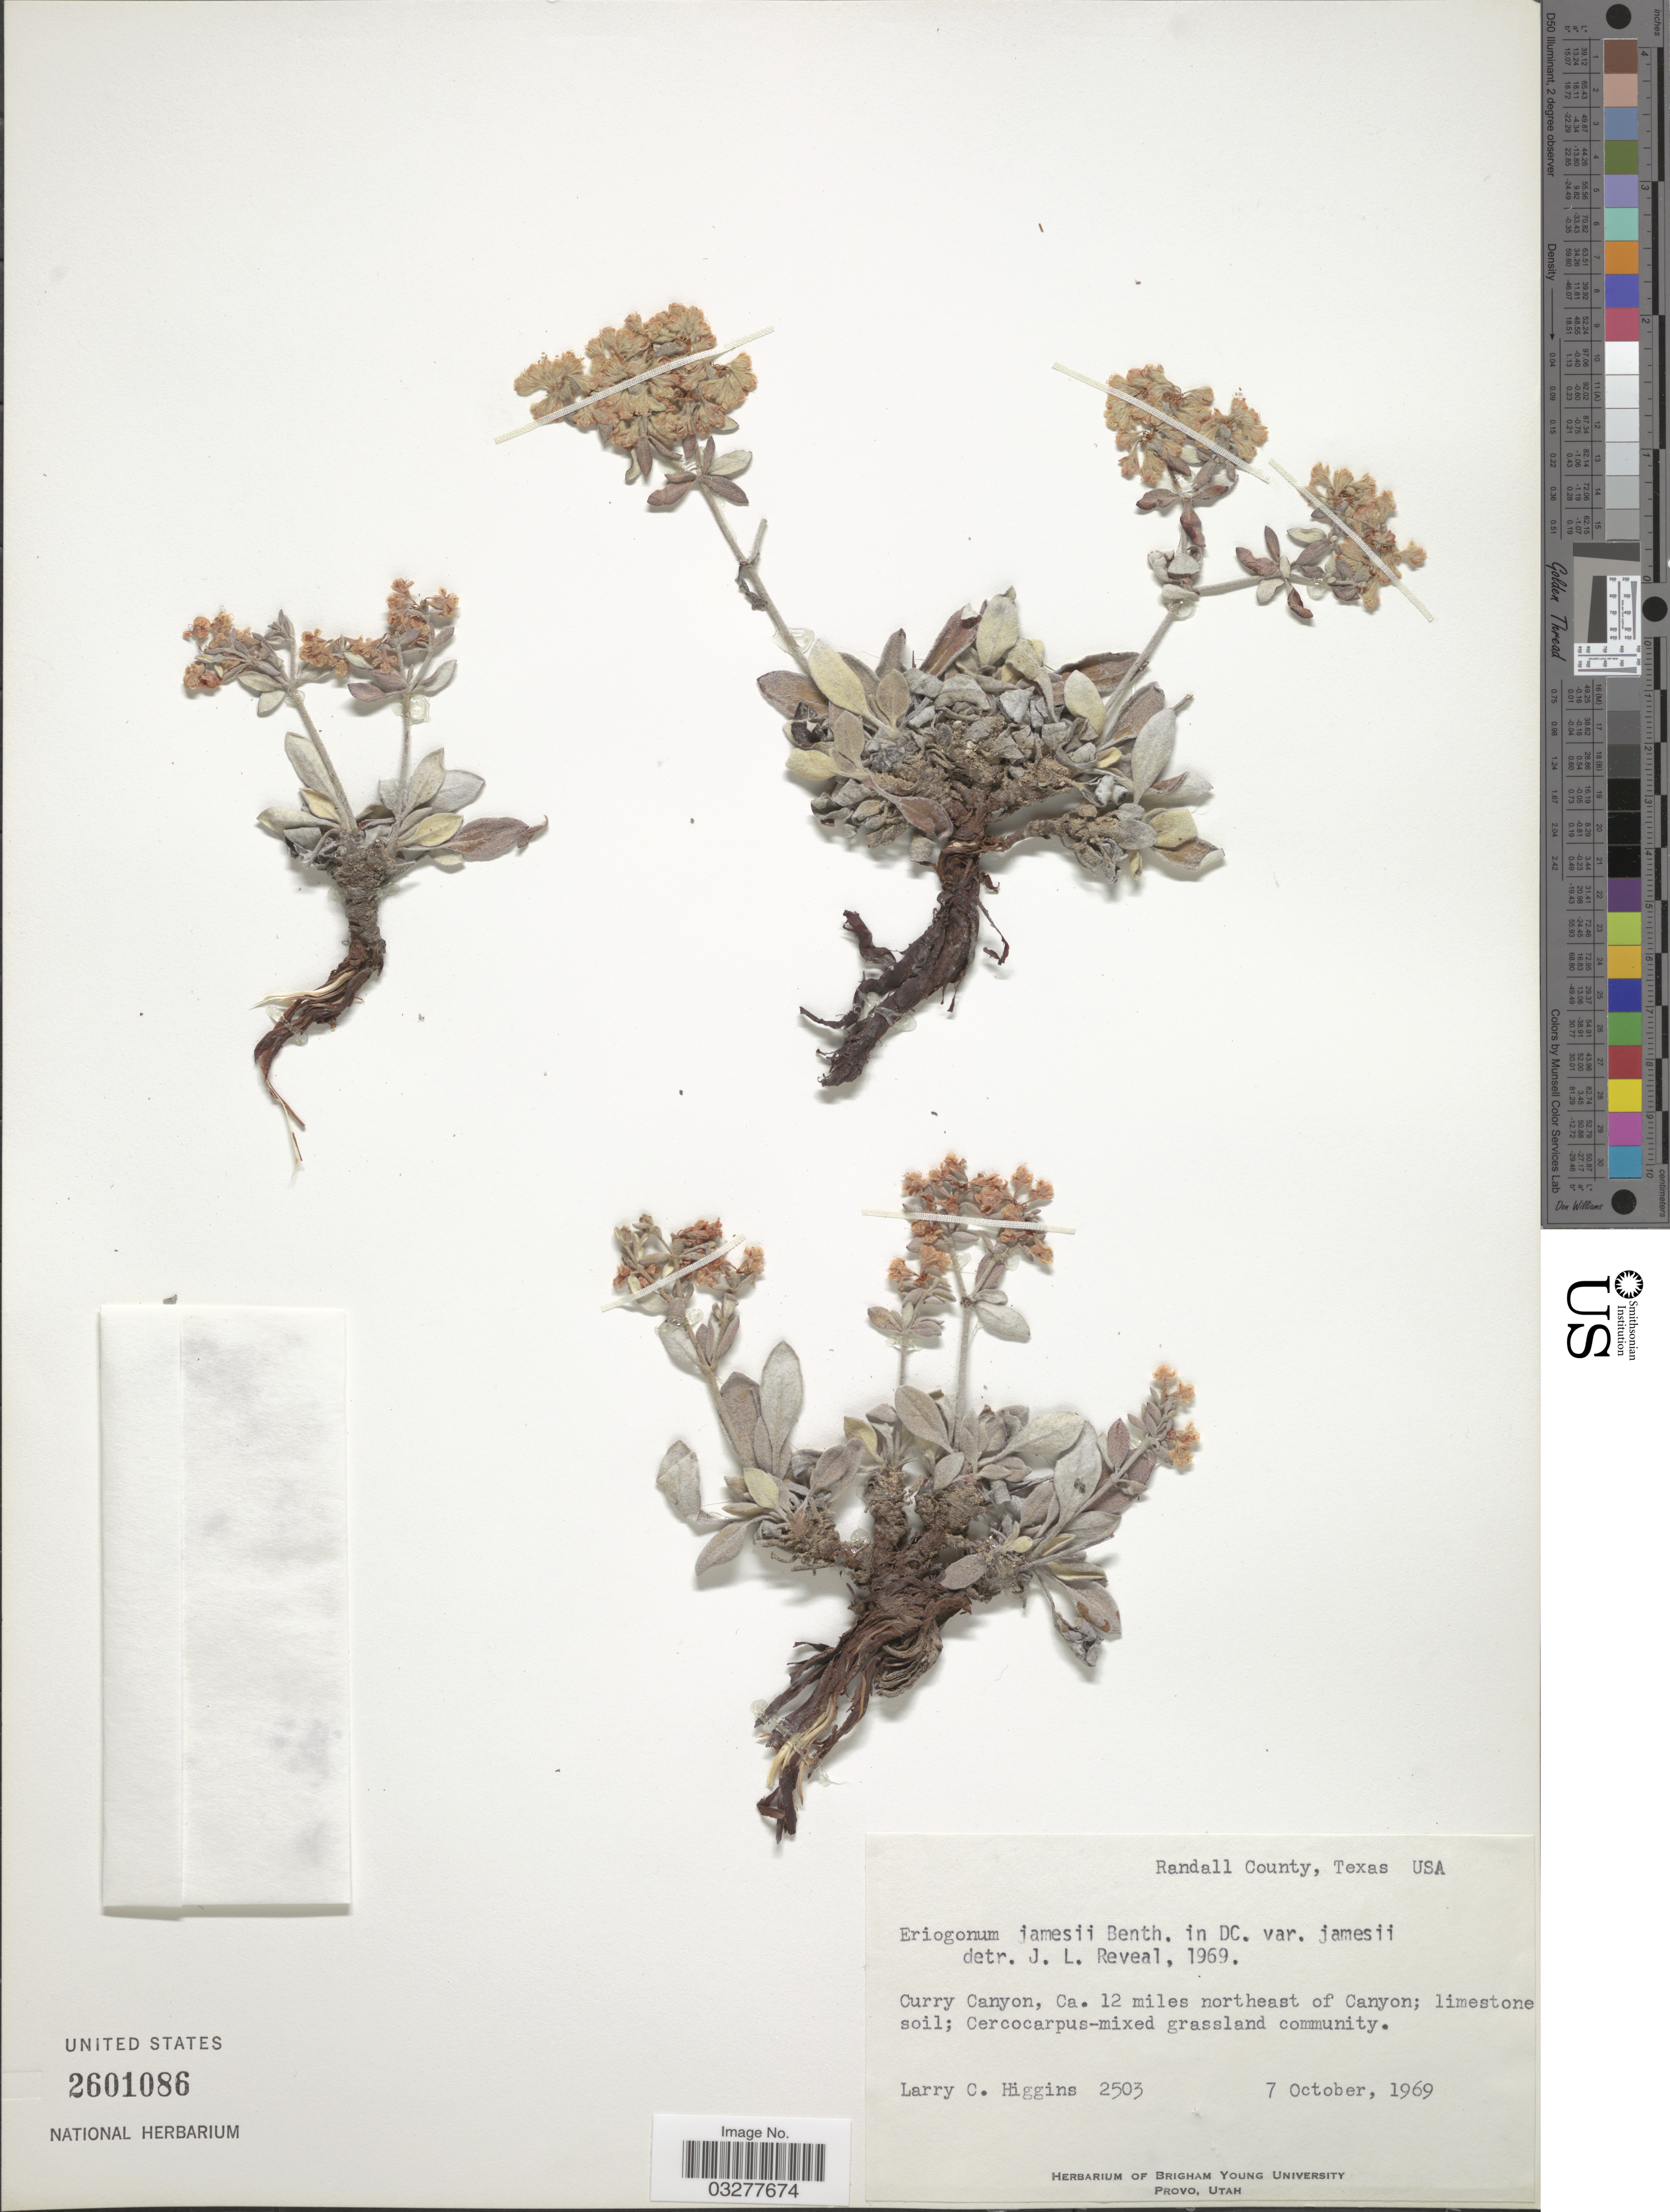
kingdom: Plantae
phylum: Tracheophyta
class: Magnoliopsida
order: Caryophyllales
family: Polygonaceae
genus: Eriogonum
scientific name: Eriogonum jamesii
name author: Benth.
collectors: L. Higgins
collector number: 2503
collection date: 1969-10-07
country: United States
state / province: Texas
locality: Randall County, Curry Canyon, Ca. 12 miles northeast of Canyon.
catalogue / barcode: US 2601086